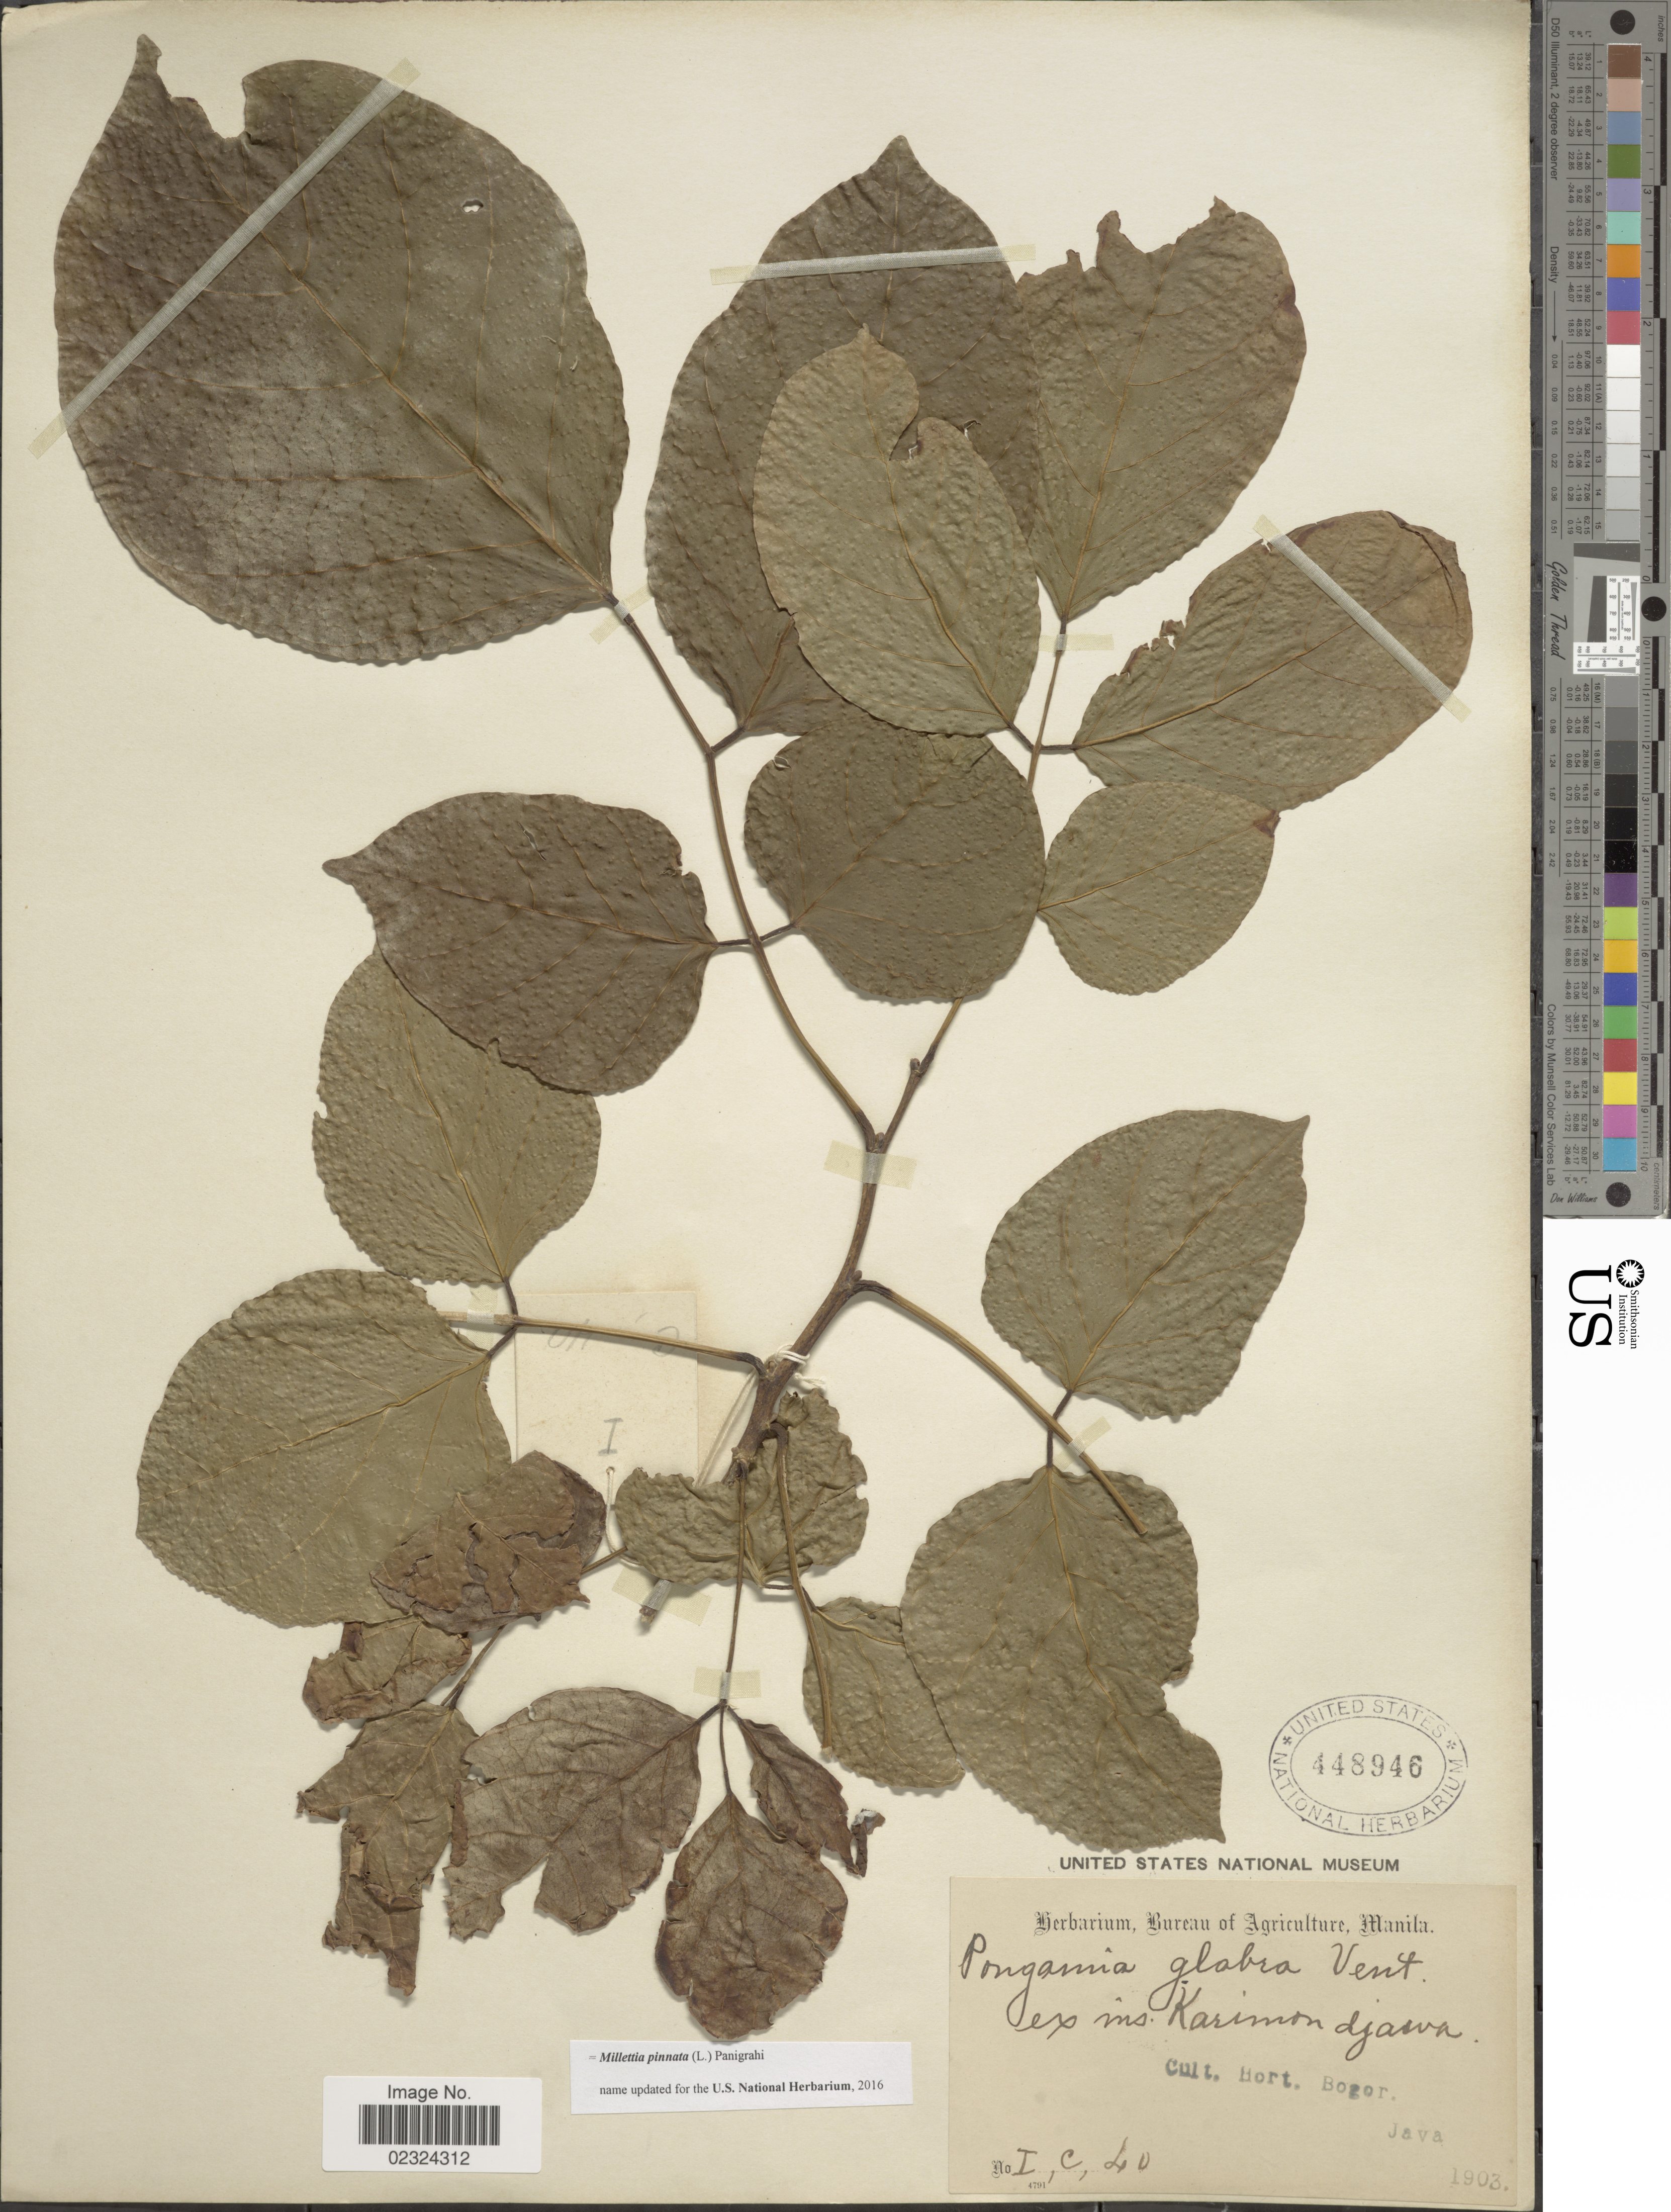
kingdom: Plantae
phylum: Tracheophyta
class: Magnoliopsida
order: Fabales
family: Fabaceae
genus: Millettia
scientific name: Millettia pinnata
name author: (L.) Panigrahi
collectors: ex Herb. Bur. Agric. Manila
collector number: I,C,40*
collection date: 1903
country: Indonesia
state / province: Java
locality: Hort Bogor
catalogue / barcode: US 448946